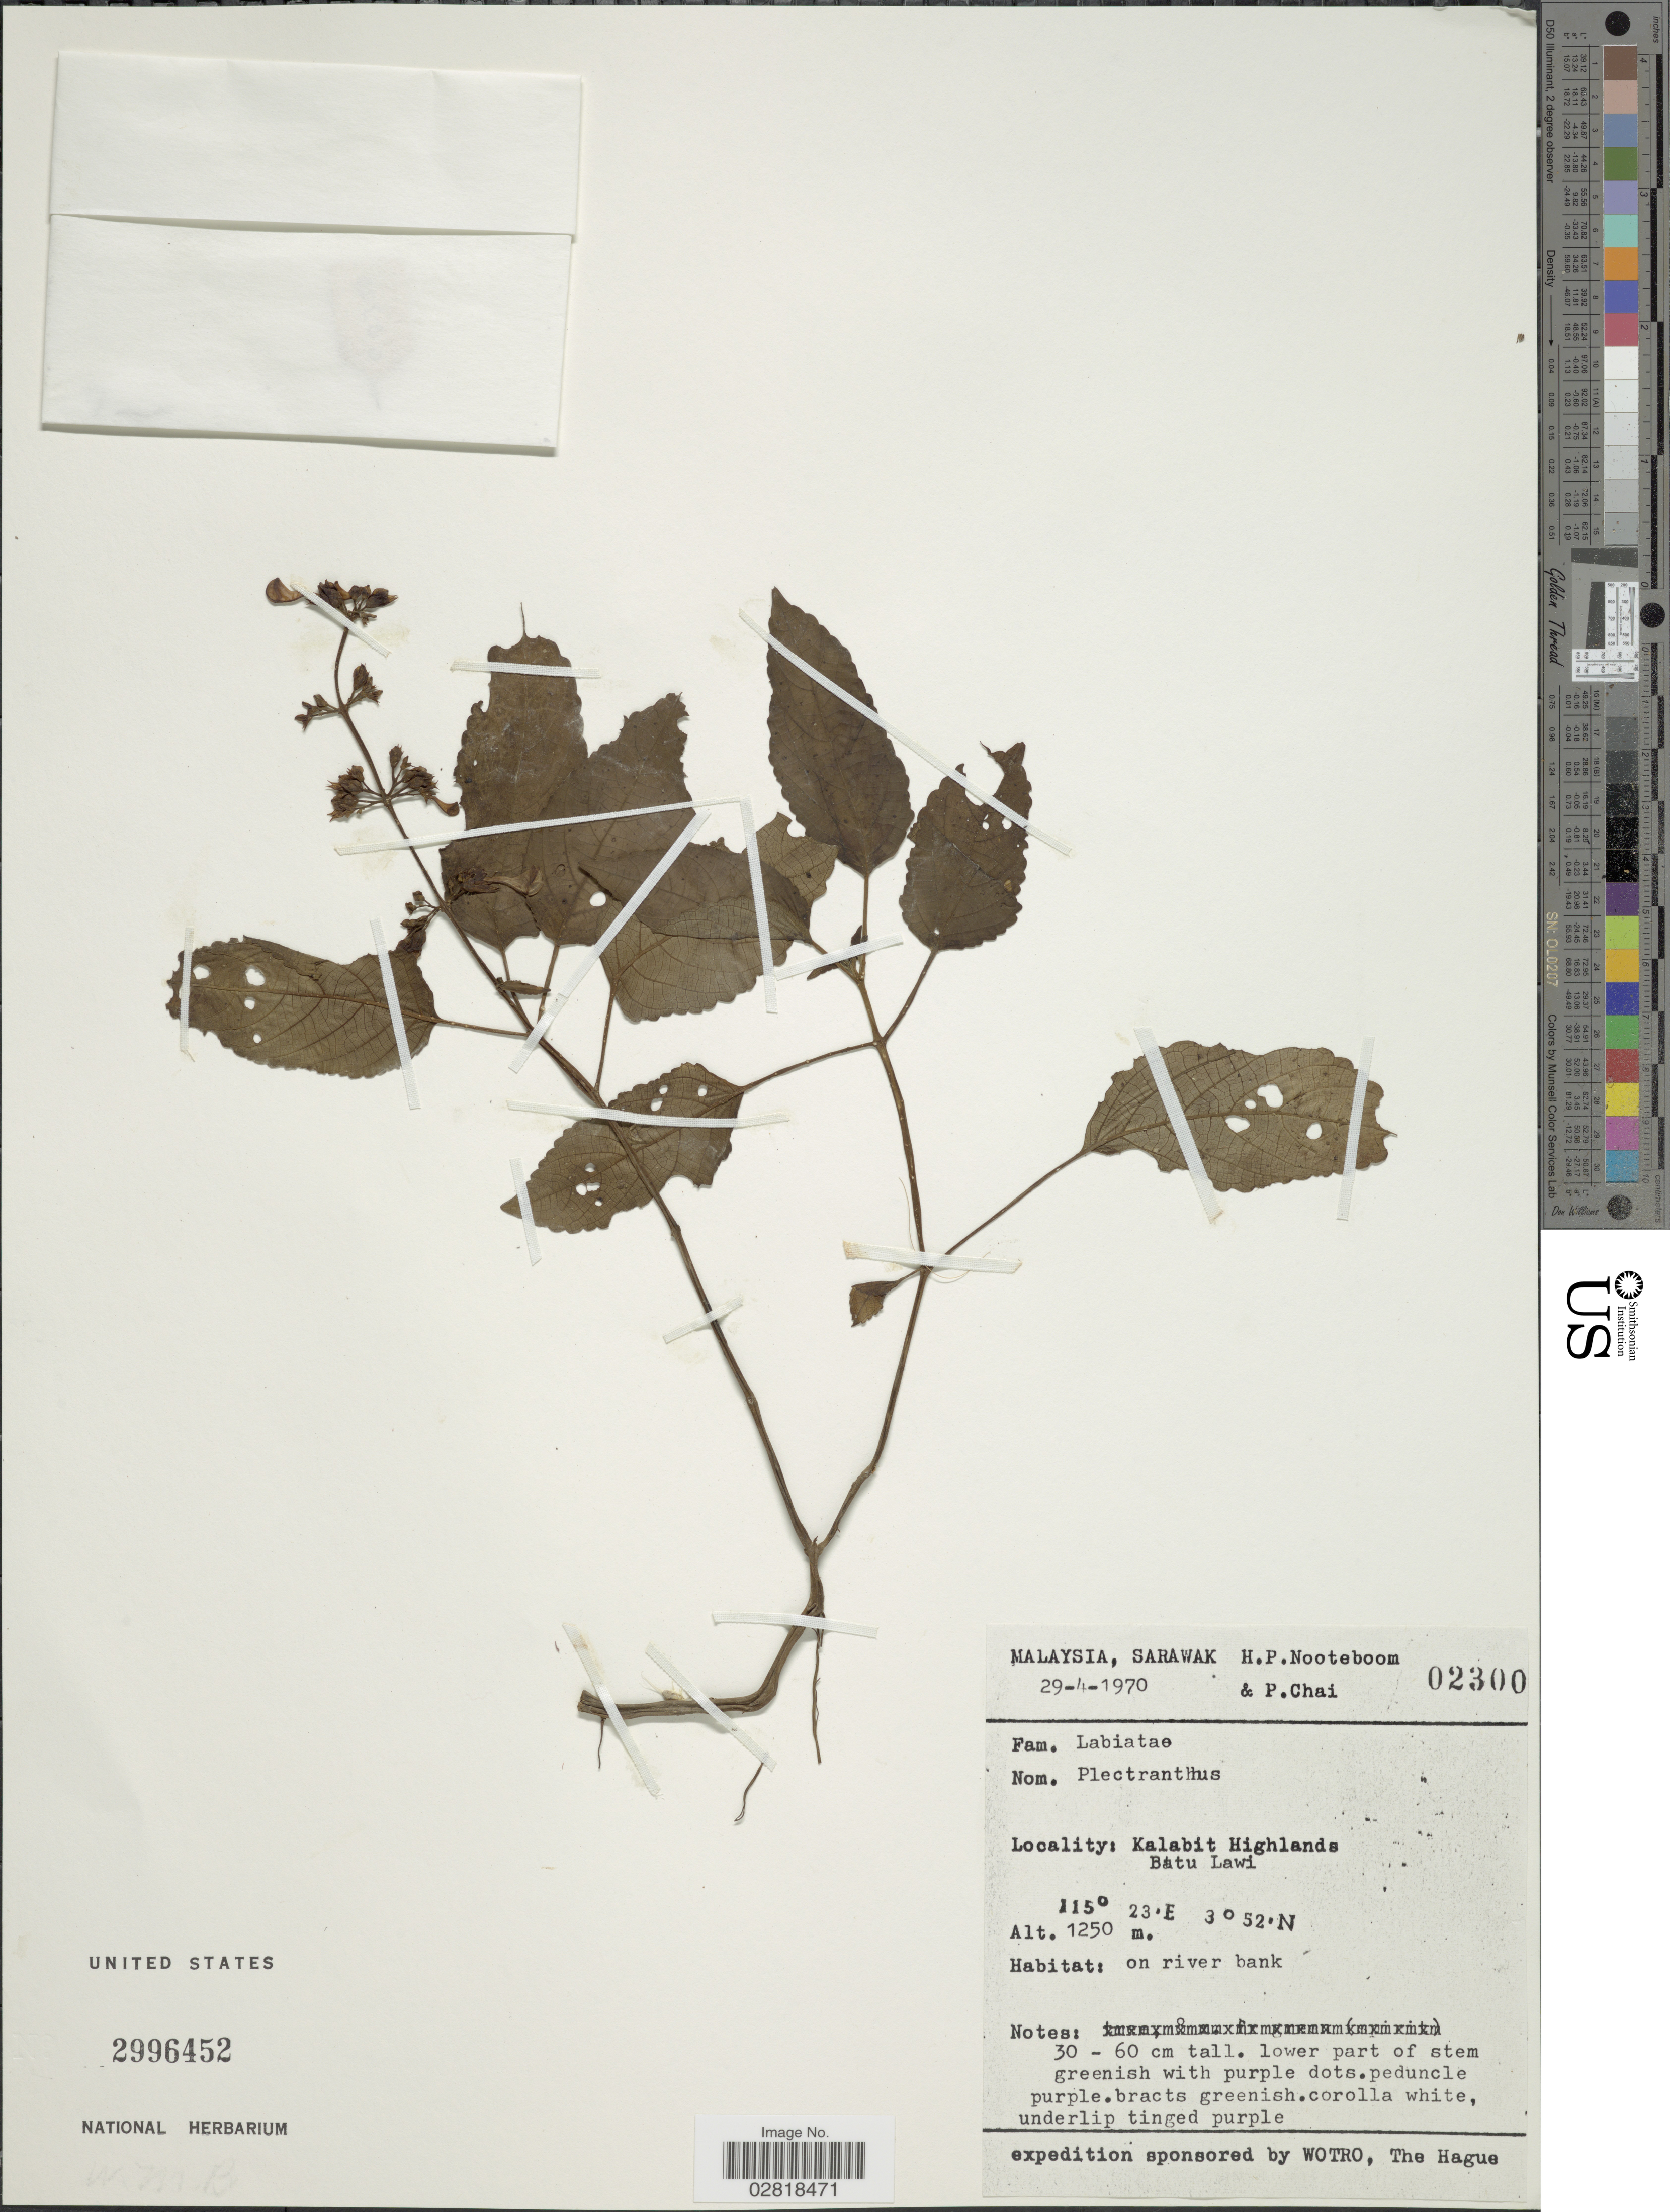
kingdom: Plantae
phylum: Tracheophyta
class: Magnoliopsida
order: Lamiales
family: Lamiaceae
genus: Plectranthus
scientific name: Plectranthus sp.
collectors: H. P. Nooteboom & P. Chai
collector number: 02300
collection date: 1970-04-29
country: Malaysia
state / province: Sarawak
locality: Kalabit Highlands, Batu Lawi.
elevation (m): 1250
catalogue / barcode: US 2996452